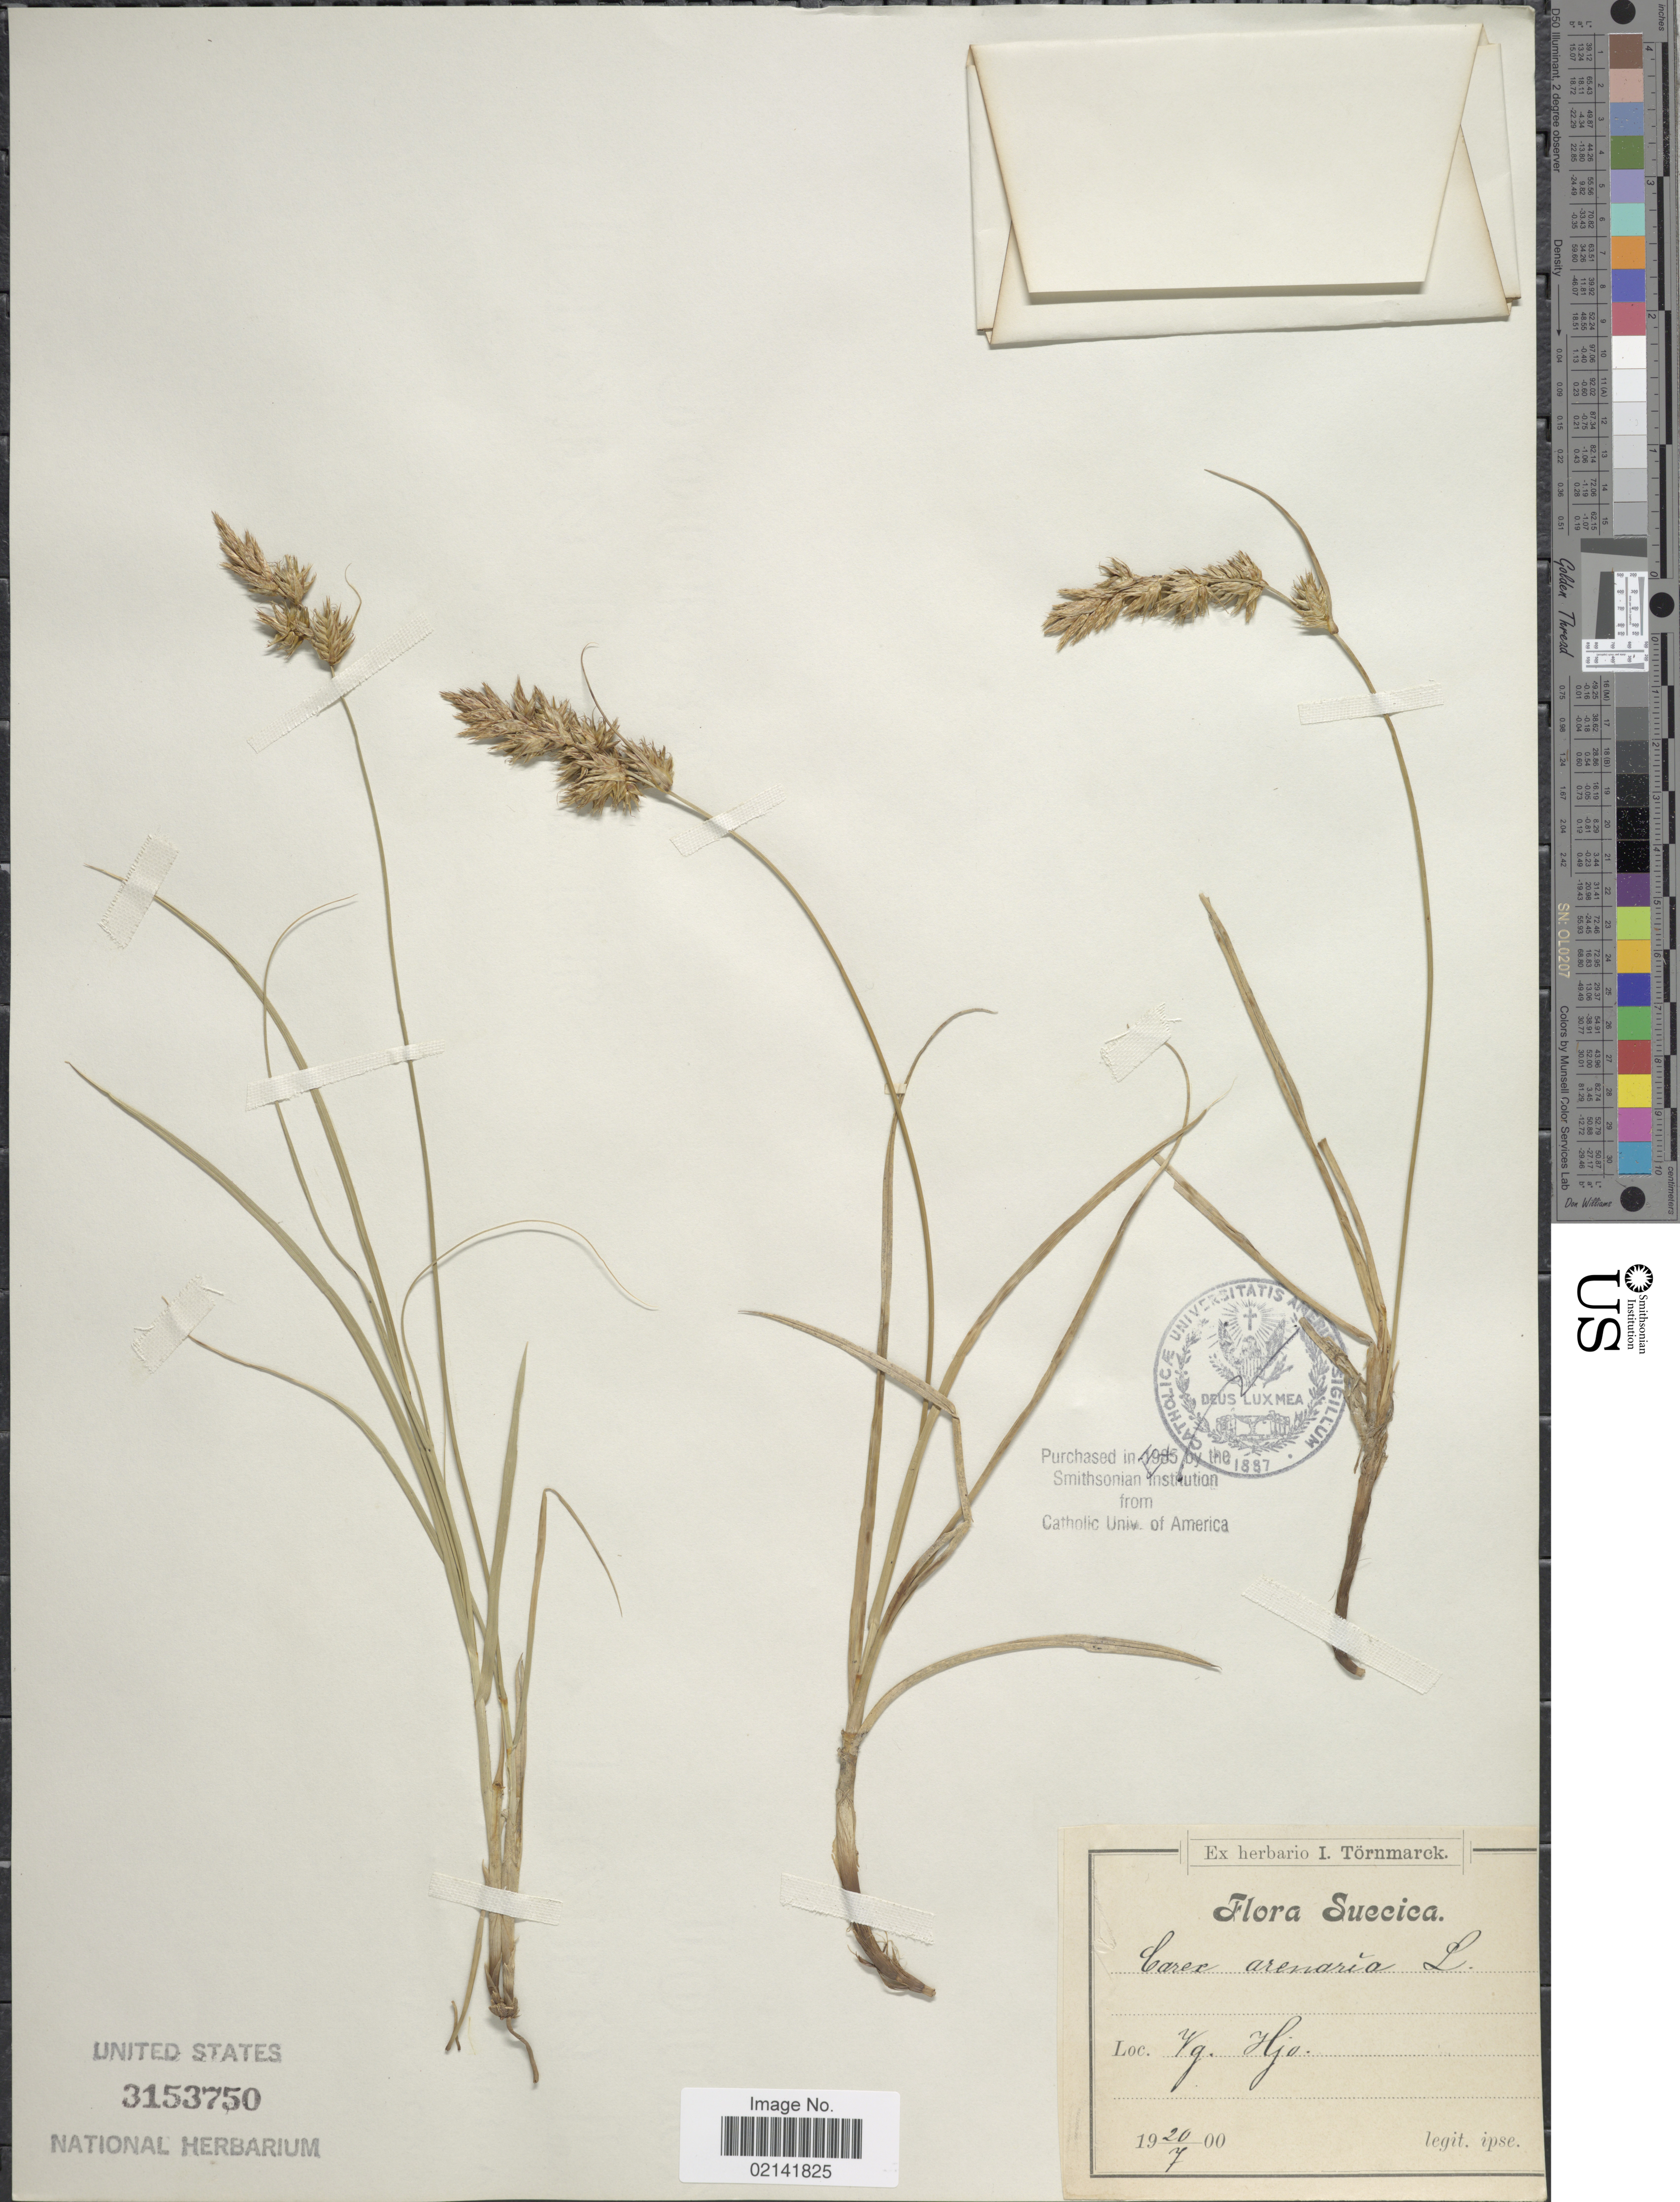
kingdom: Plantae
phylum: Tracheophyta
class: Liliopsida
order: Poales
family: Cyperaceae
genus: Carex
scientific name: Carex arenaria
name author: L.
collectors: I. Törnmarck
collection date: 1900-07-20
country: Sweden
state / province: Västra Götaland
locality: Suecica. Vg. Hjo.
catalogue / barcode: US 3153750